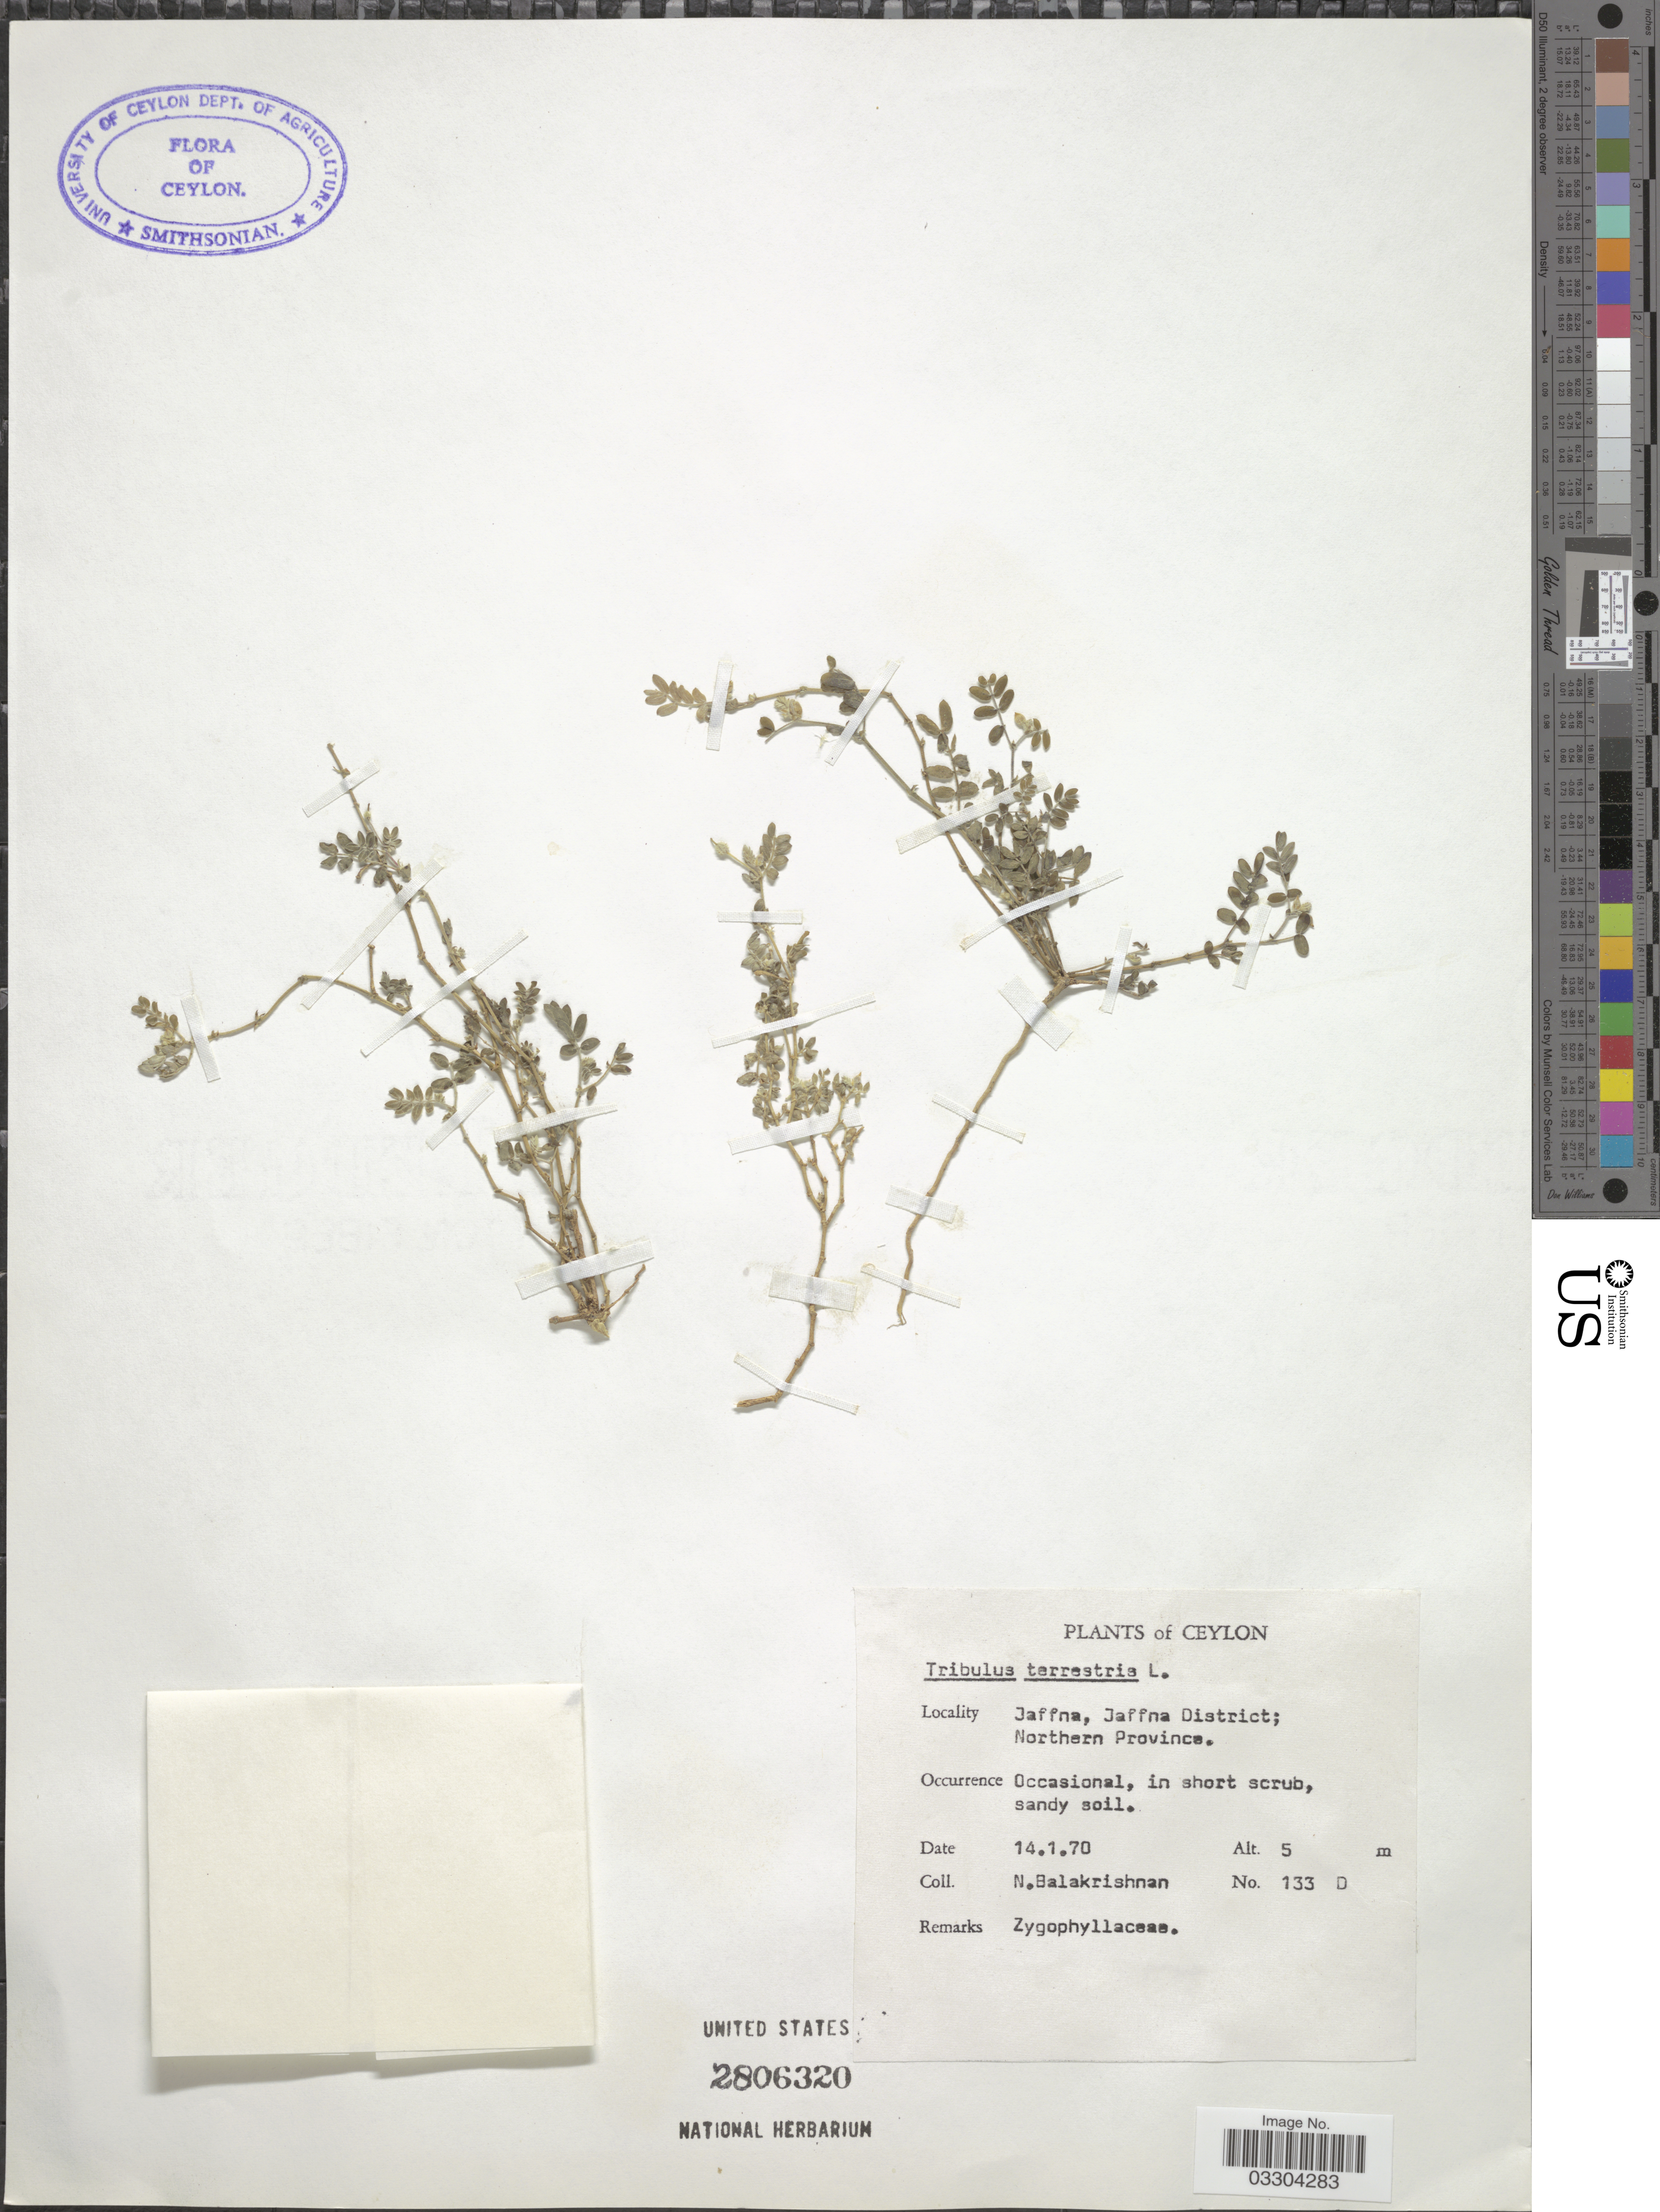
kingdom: Plantae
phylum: Tracheophyta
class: Magnoliopsida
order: Zygophyllales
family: Zygophyllaceae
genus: Tribulus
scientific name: Tribulus terrestris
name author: L.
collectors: N. Balakrishnan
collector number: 133D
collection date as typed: Transcribed d/m/y: 14/1/70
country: Sri Lanka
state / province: Northern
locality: Ceylon. Jaffna, Jaffna District.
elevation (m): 5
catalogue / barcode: US 2806320